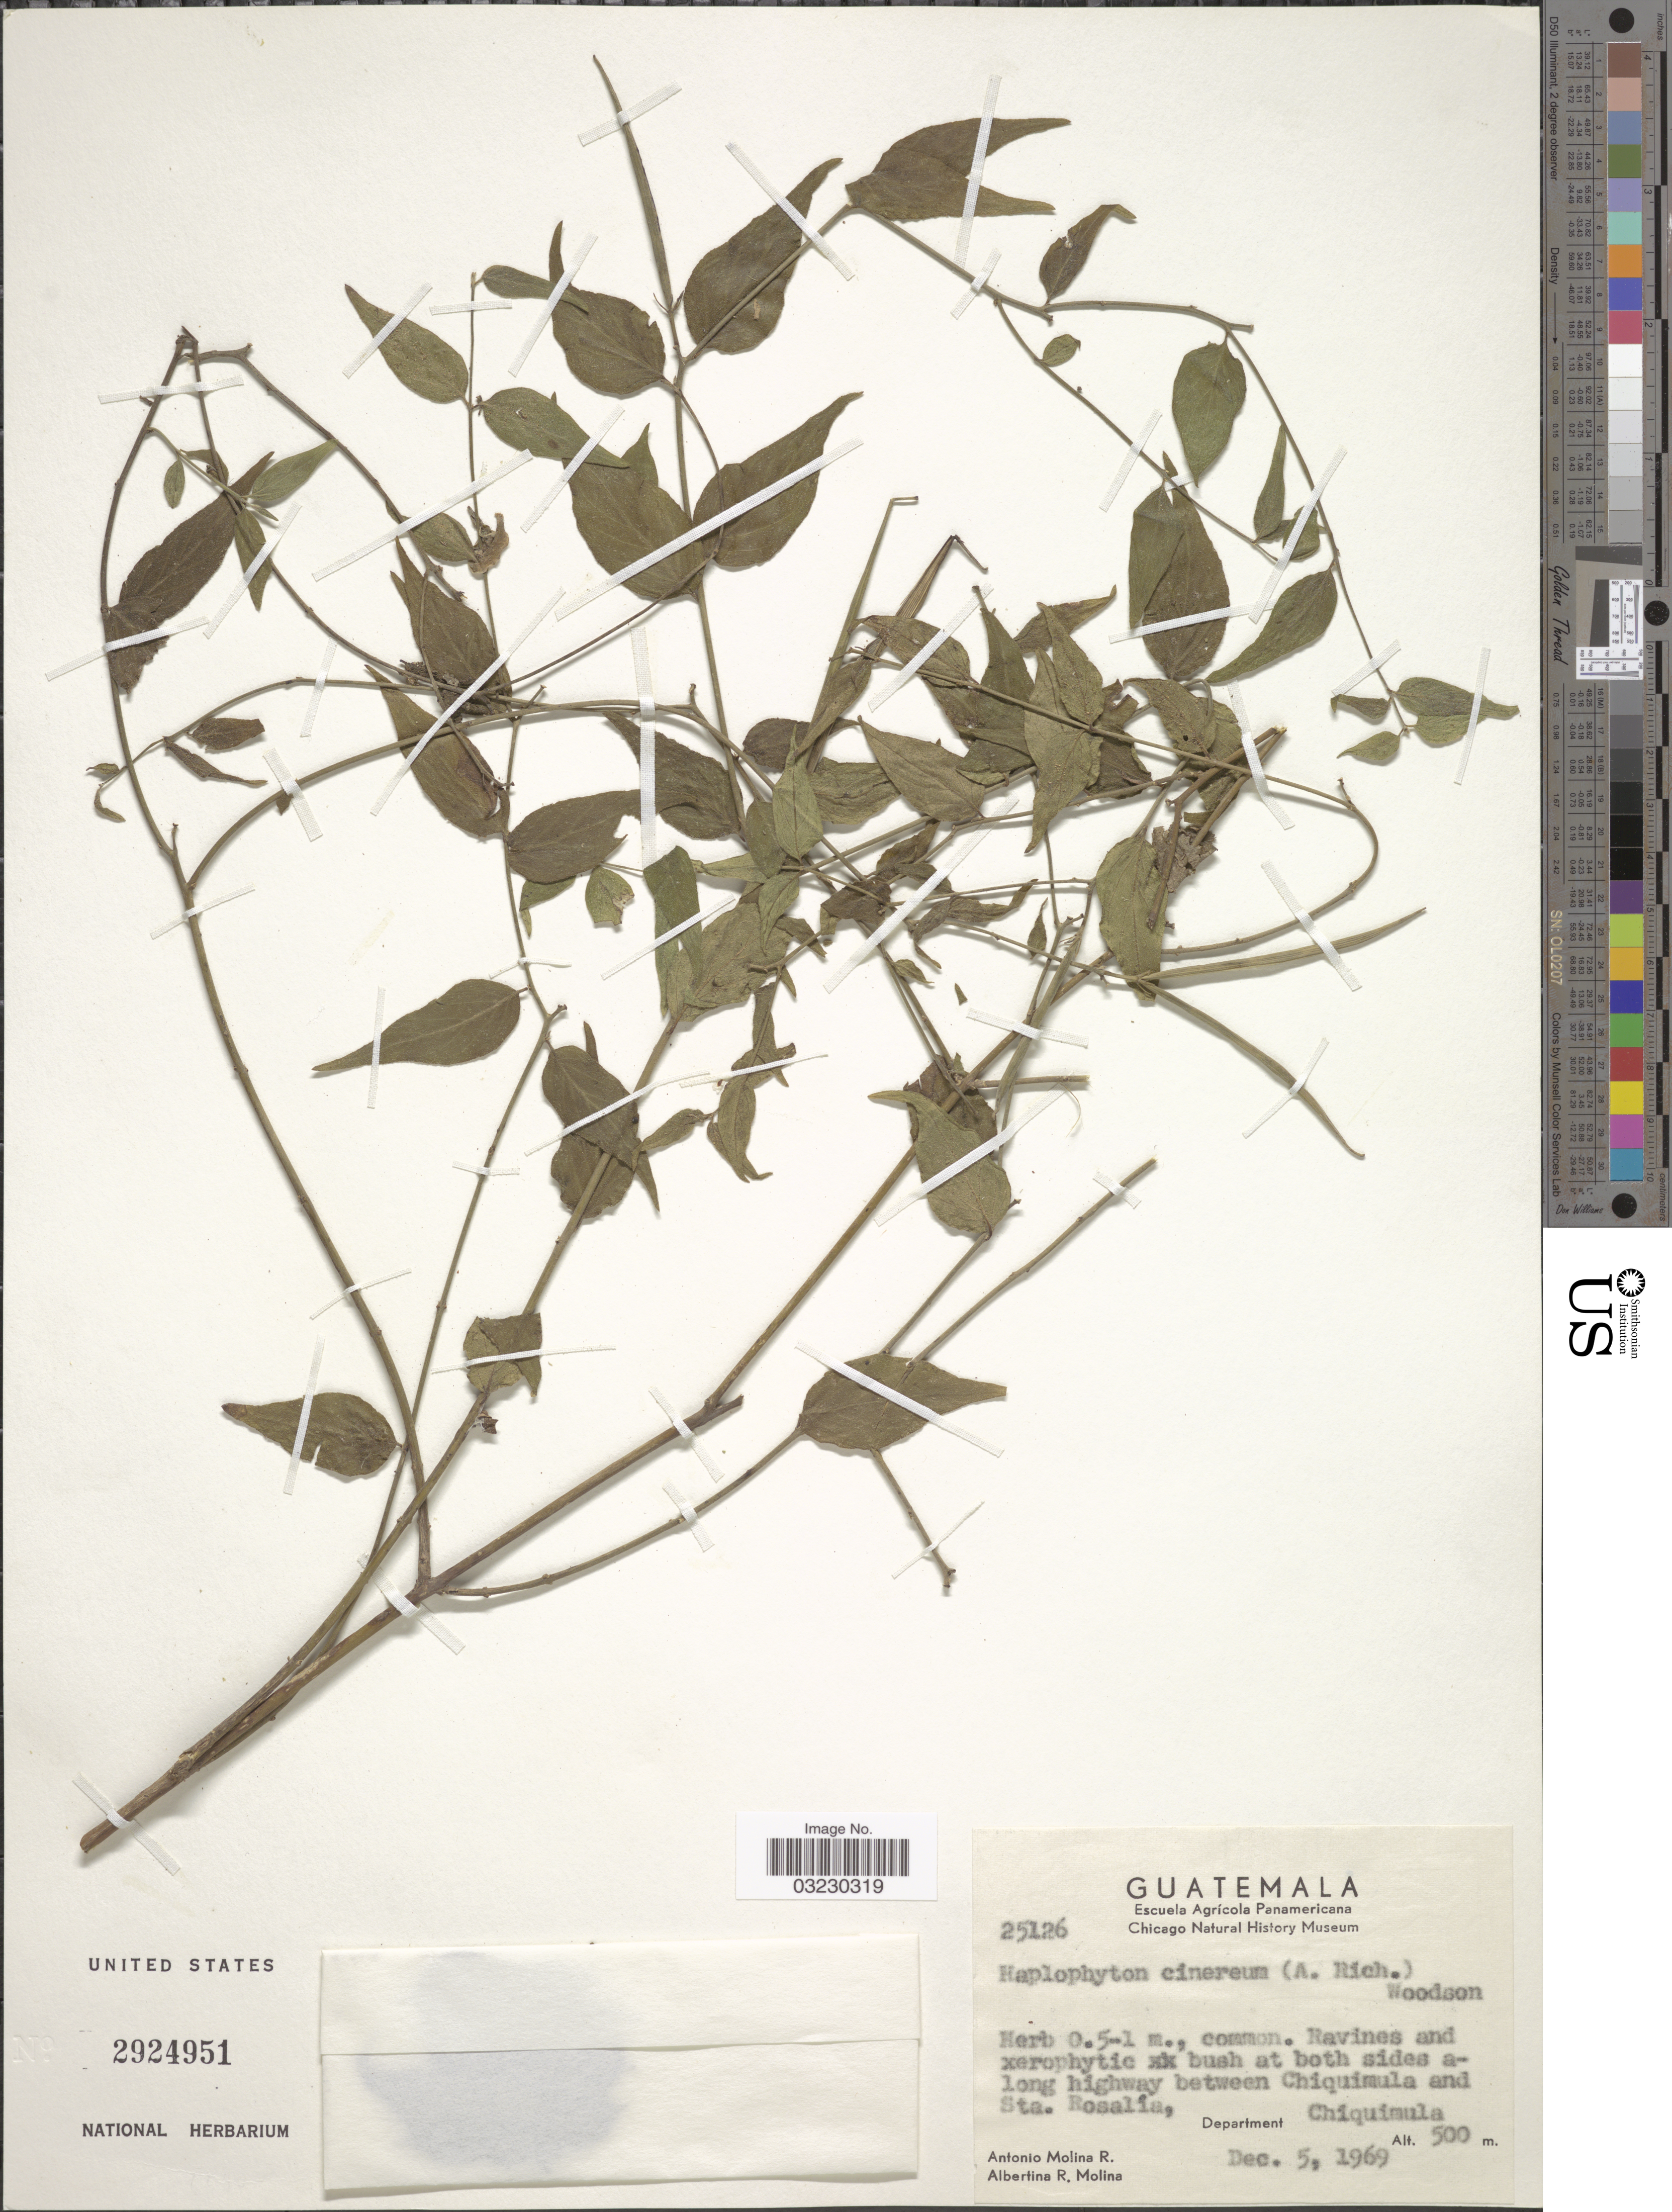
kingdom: Plantae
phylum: Tracheophyta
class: Magnoliopsida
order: Gentianales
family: Apocynaceae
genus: Haplophyton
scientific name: Haplophyton cinereum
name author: (A. Rich.) Woodson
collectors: A. Molina R. & A. R. Molina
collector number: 25126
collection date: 1969-12-05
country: Guatemala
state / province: Chiquimula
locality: Ravines and xerophytic bush at both sides along highway between Chiquimula and Sta. Rosalía, Department Chiquimula.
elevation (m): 500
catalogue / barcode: US 2924951